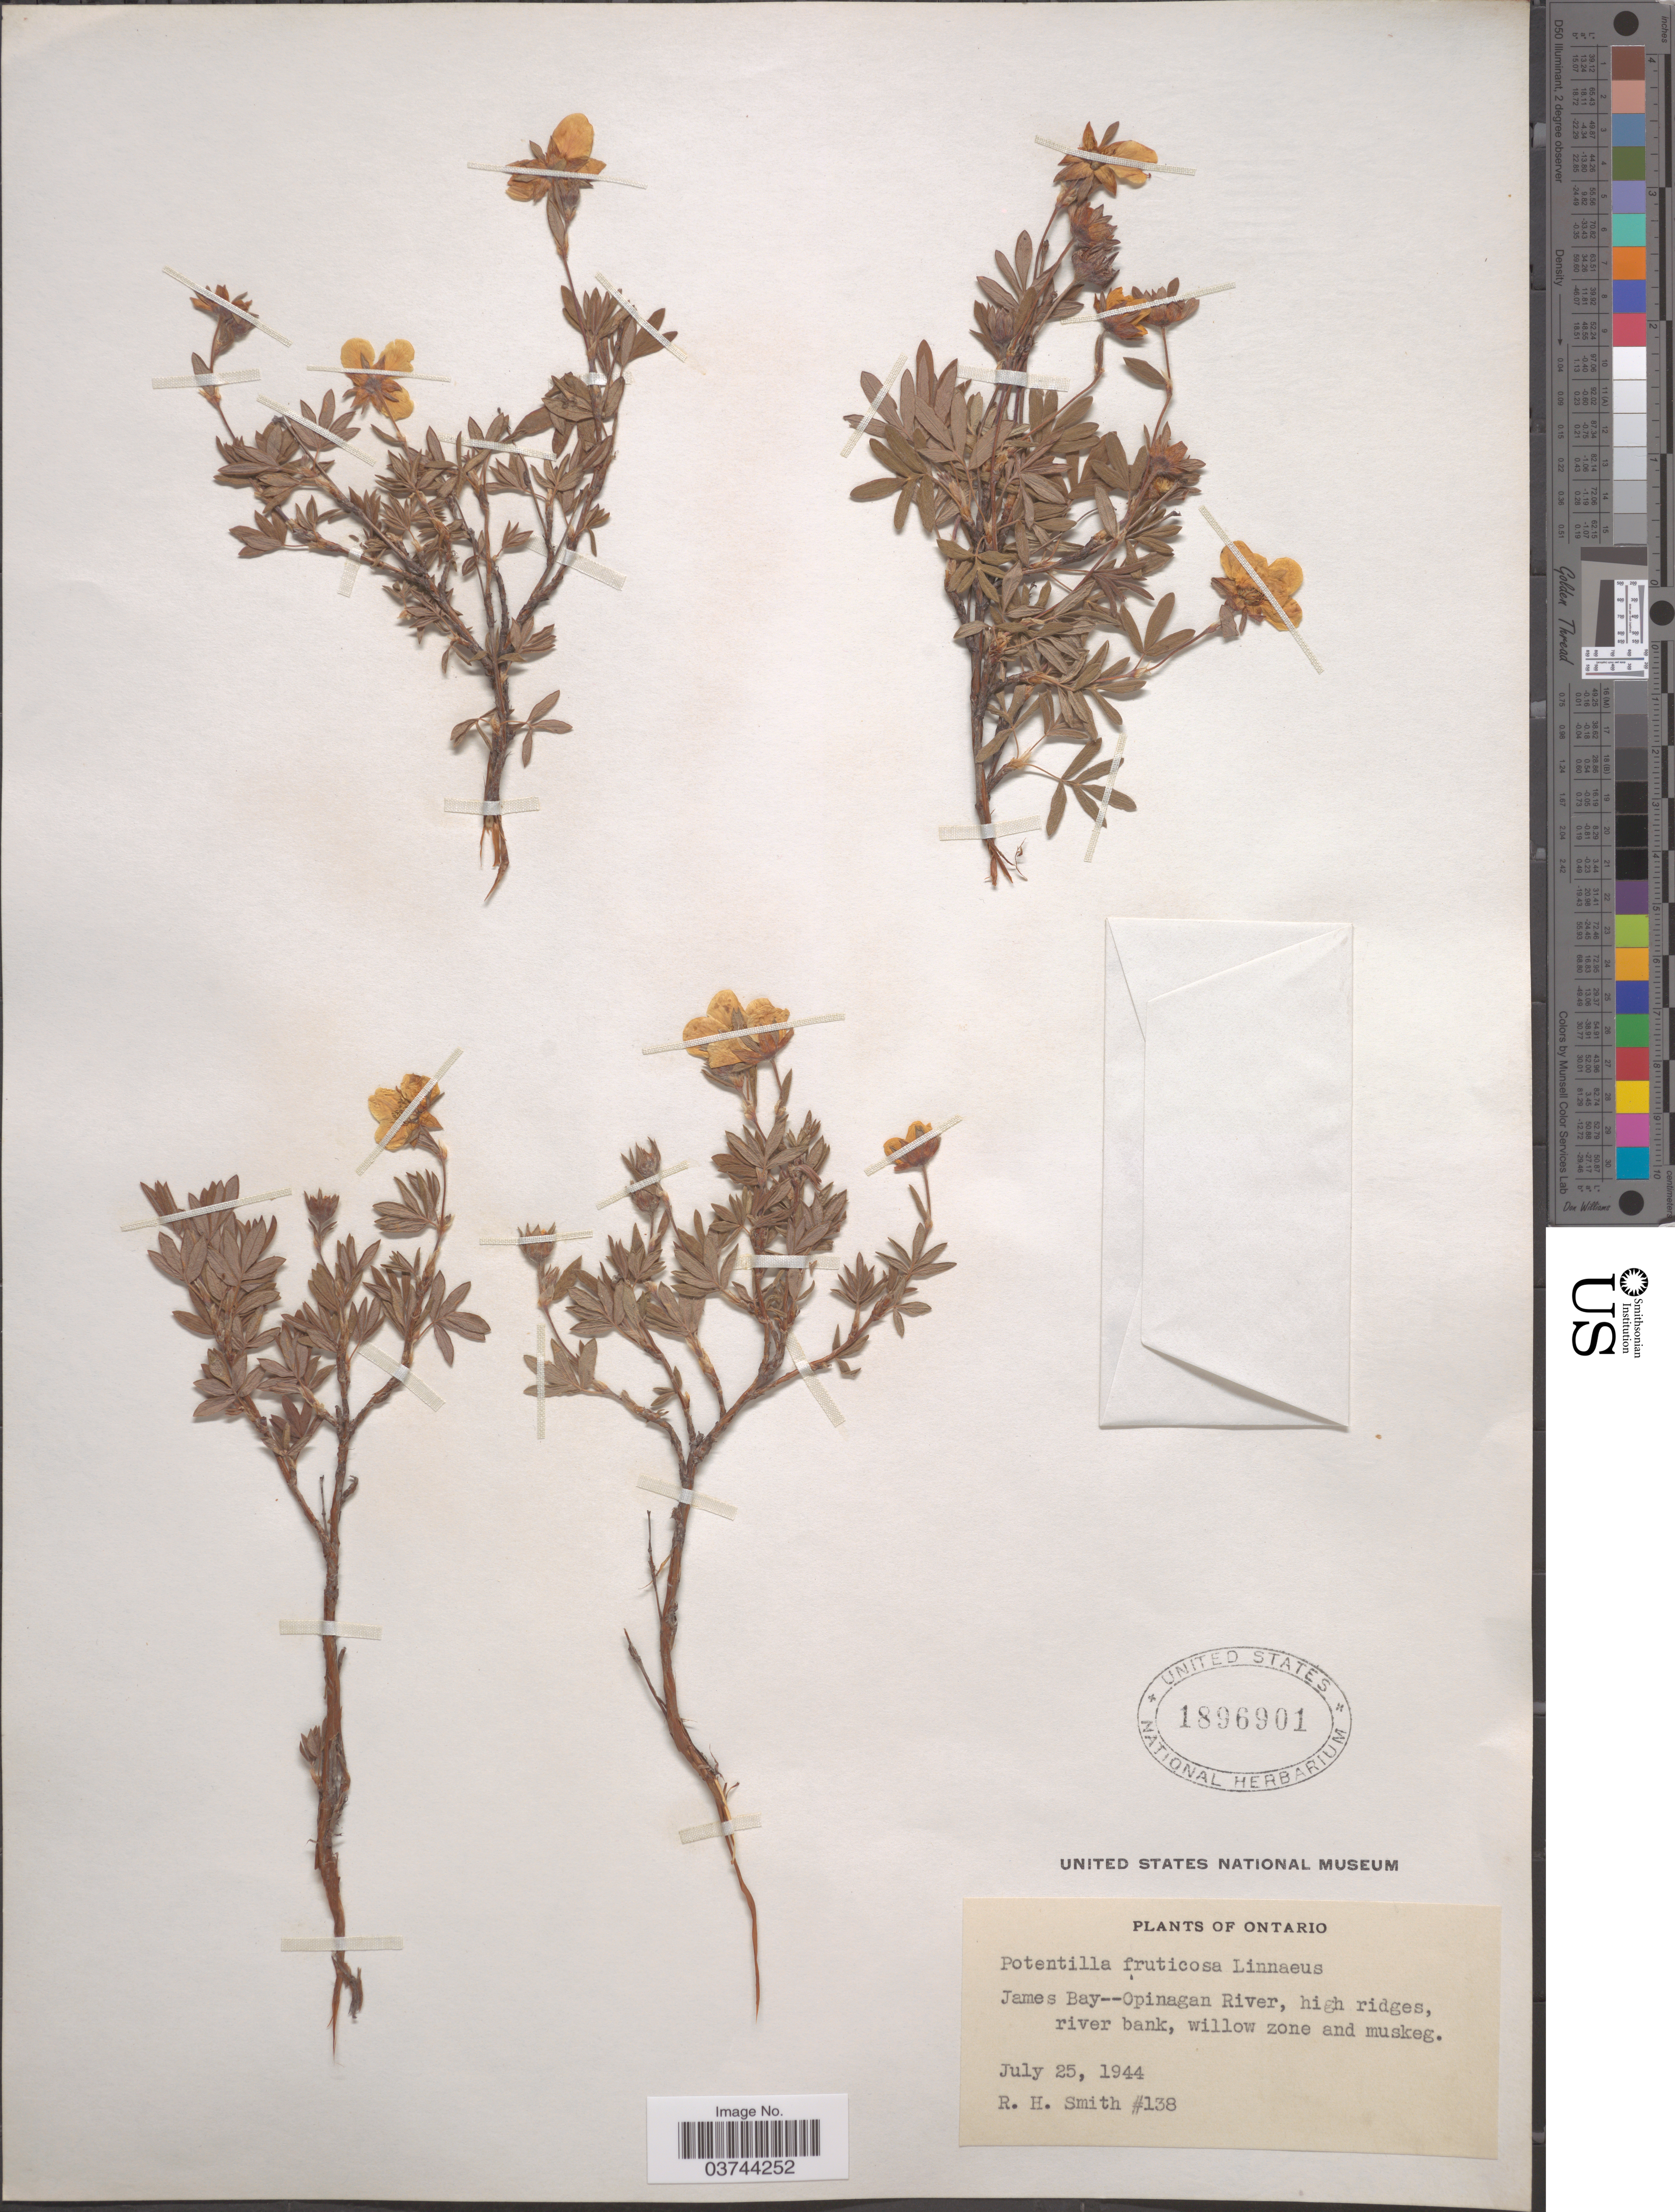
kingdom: Plantae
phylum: Tracheophyta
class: Magnoliopsida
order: Rosales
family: Rosaceae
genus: Dasiphora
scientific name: Dasiphora fruticosa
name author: (L.) Rydb.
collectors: R. H. Smith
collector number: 138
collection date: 1944-07-25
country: Canada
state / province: Ontario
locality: James Bay - Opinagan River, high ridges, river bank, willow zone and muskeg.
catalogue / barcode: US 1896901